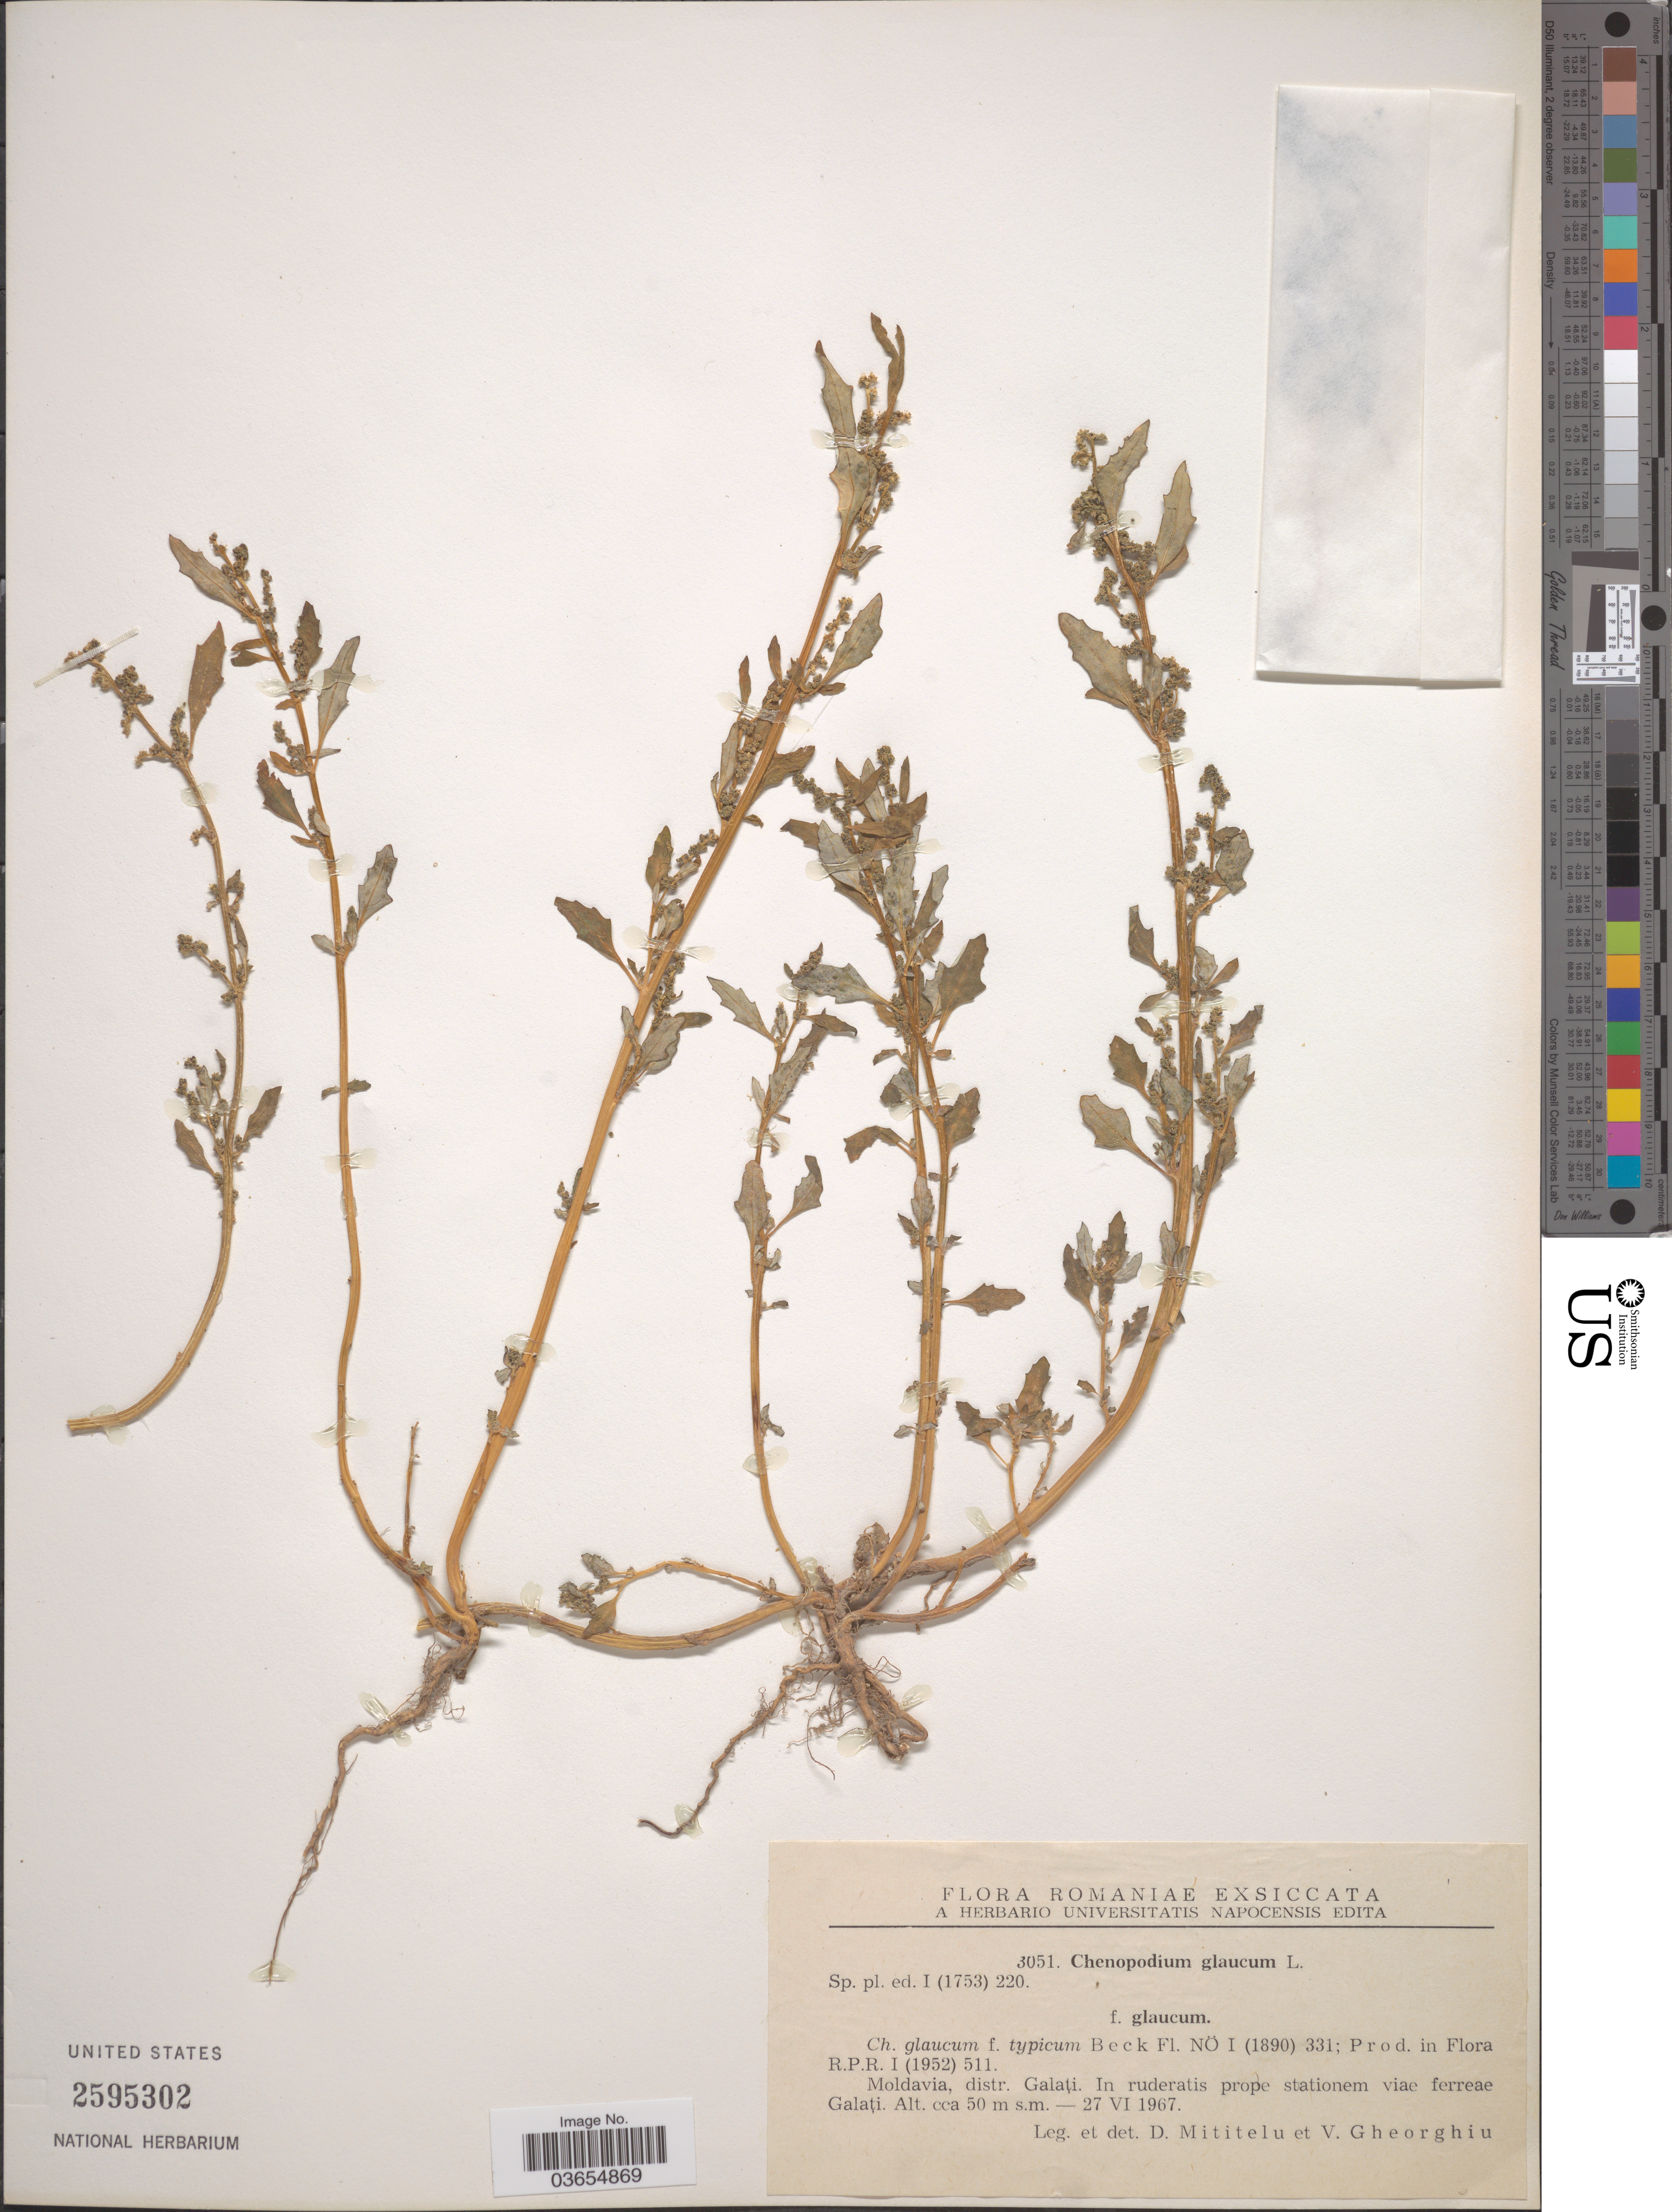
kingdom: Plantae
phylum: Tracheophyta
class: Magnoliopsida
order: Caryophyllales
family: Amaranthaceae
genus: Chenopodium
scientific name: Chenopodium glaucum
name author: L.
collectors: D. Mititelu & V. Gheorghiu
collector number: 3051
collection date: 1967-06-27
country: Romania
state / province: Galati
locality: Moldavia, distr. Galati. In ruderatis prope stationem viae ferreae Galati.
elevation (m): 50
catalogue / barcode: US 2595302